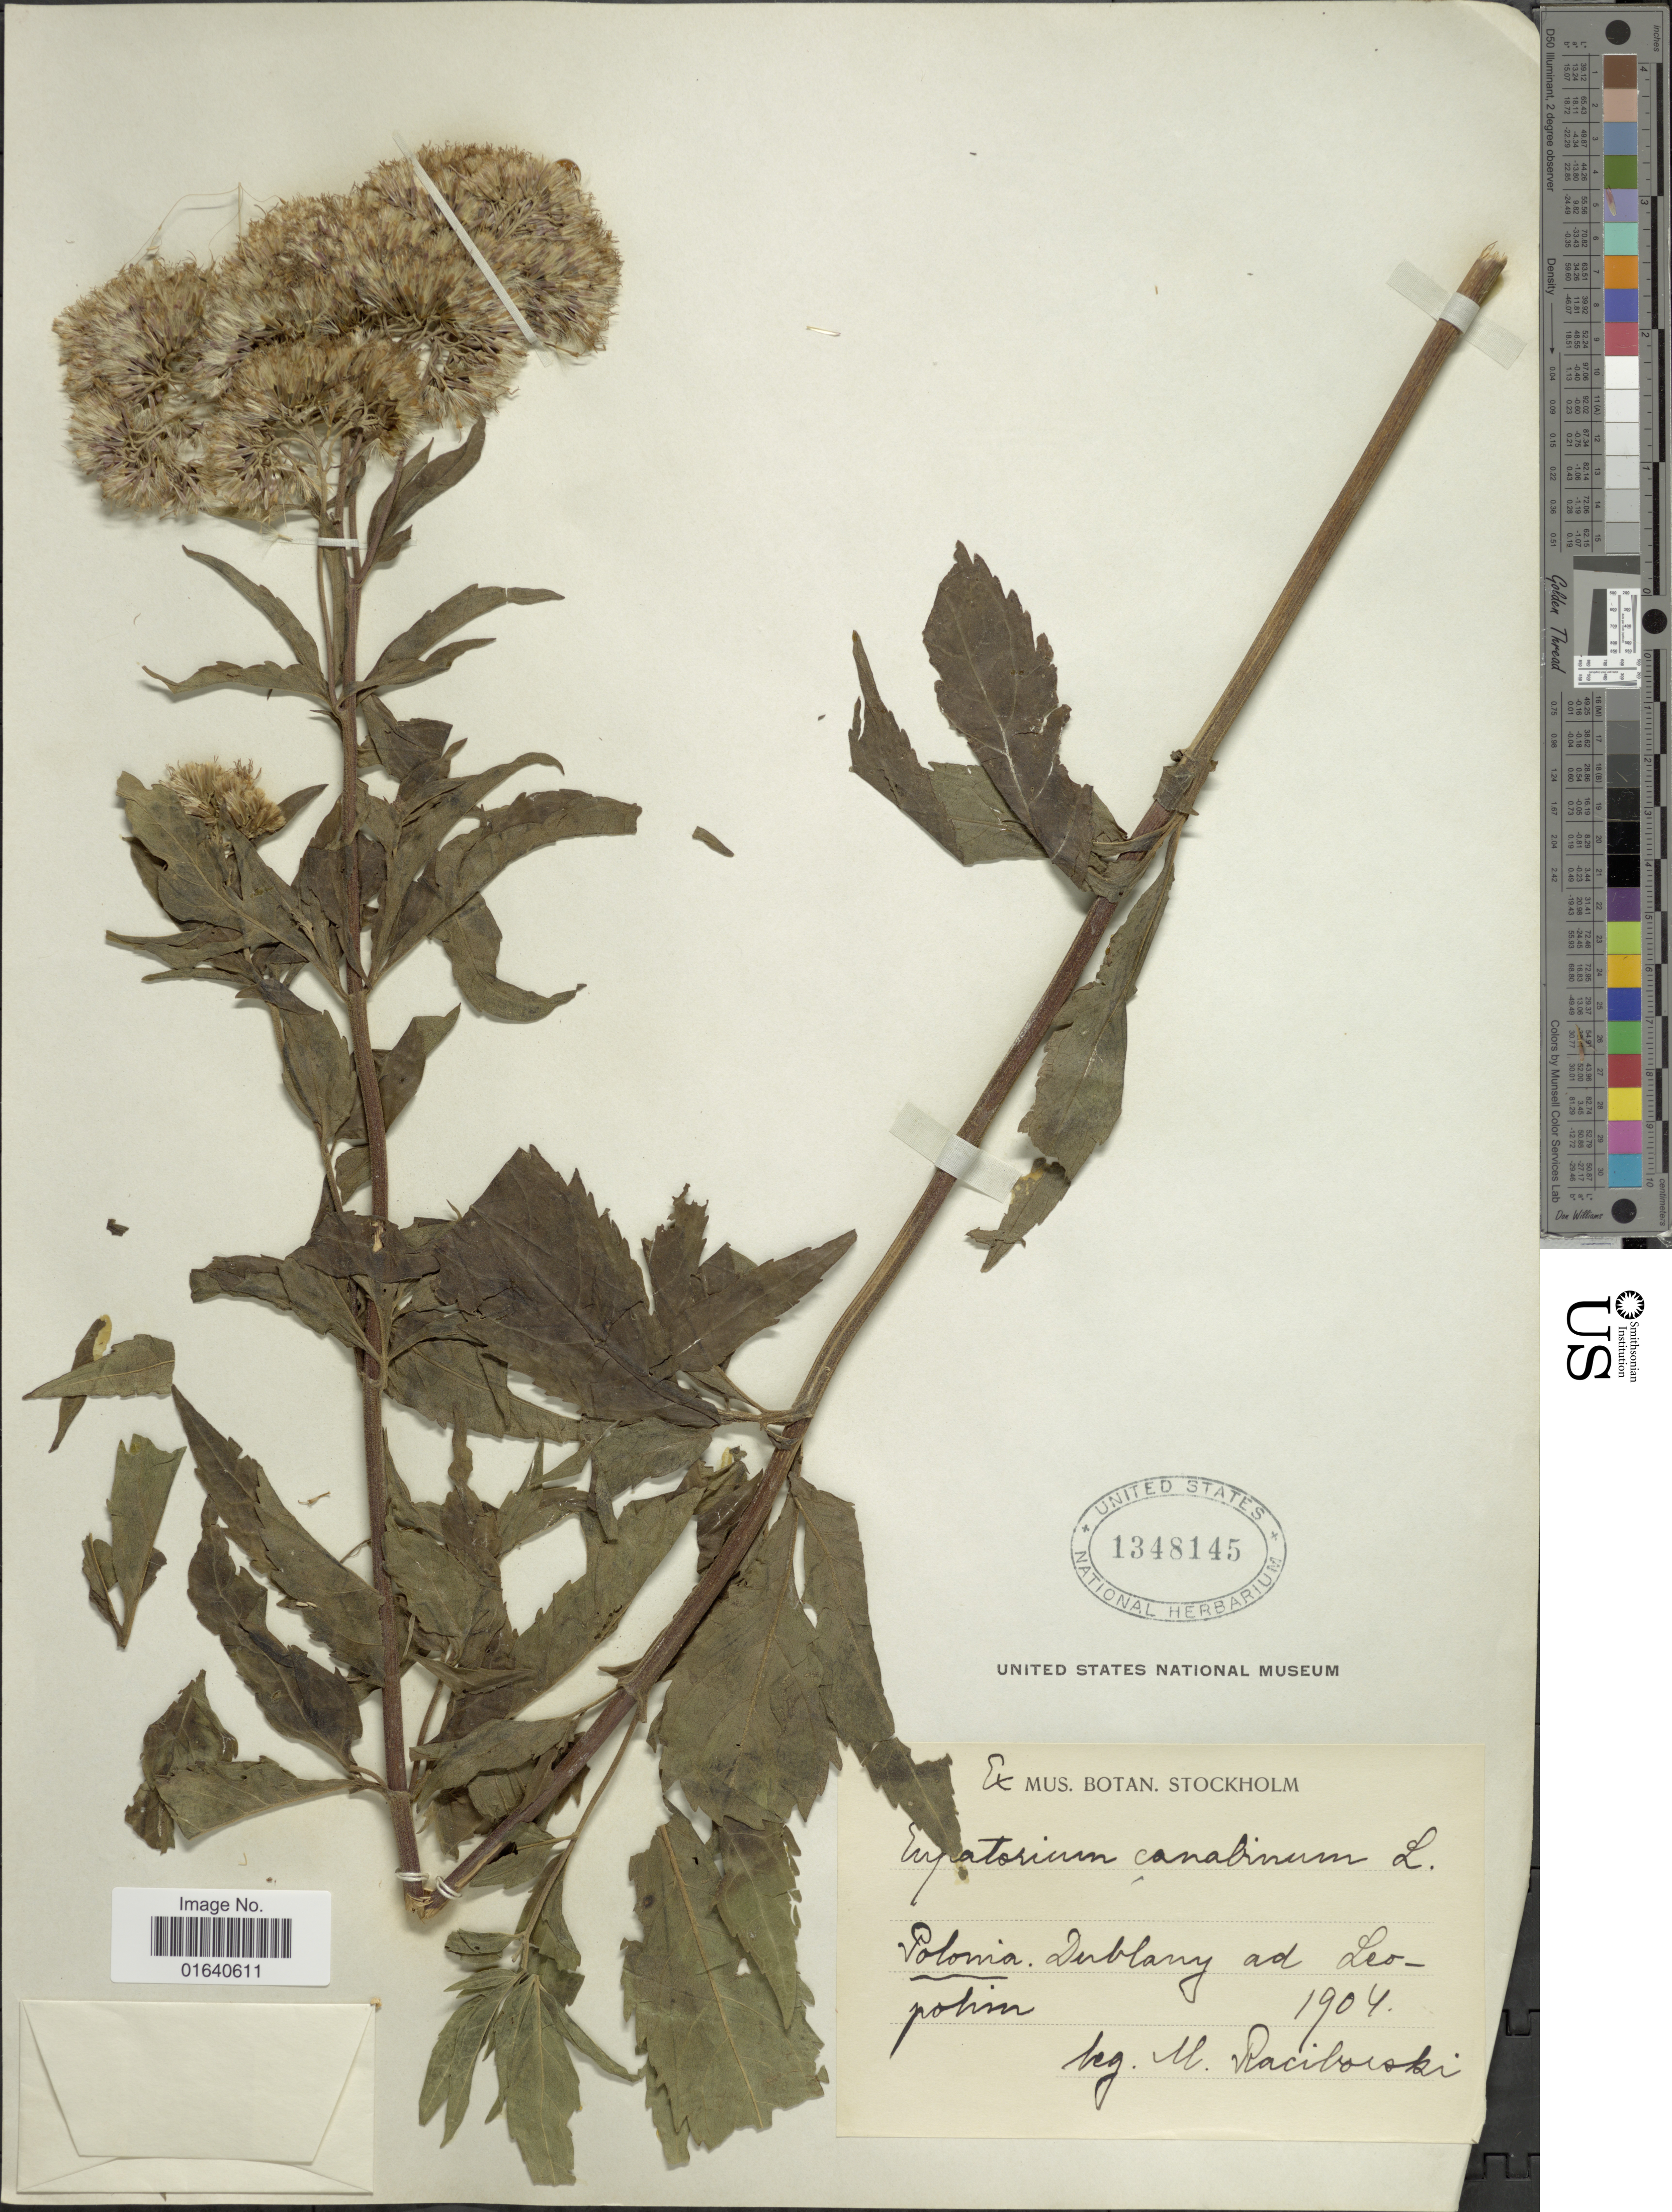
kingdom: Plantae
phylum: Tracheophyta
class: Magnoliopsida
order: Asterales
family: Asteraceae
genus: Eupatorium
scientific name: Eupatorium cannabinum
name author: L.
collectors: M. Raciborski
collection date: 1904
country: Poland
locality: Derblany ad Leopohin [interpreted]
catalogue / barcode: US 1348145